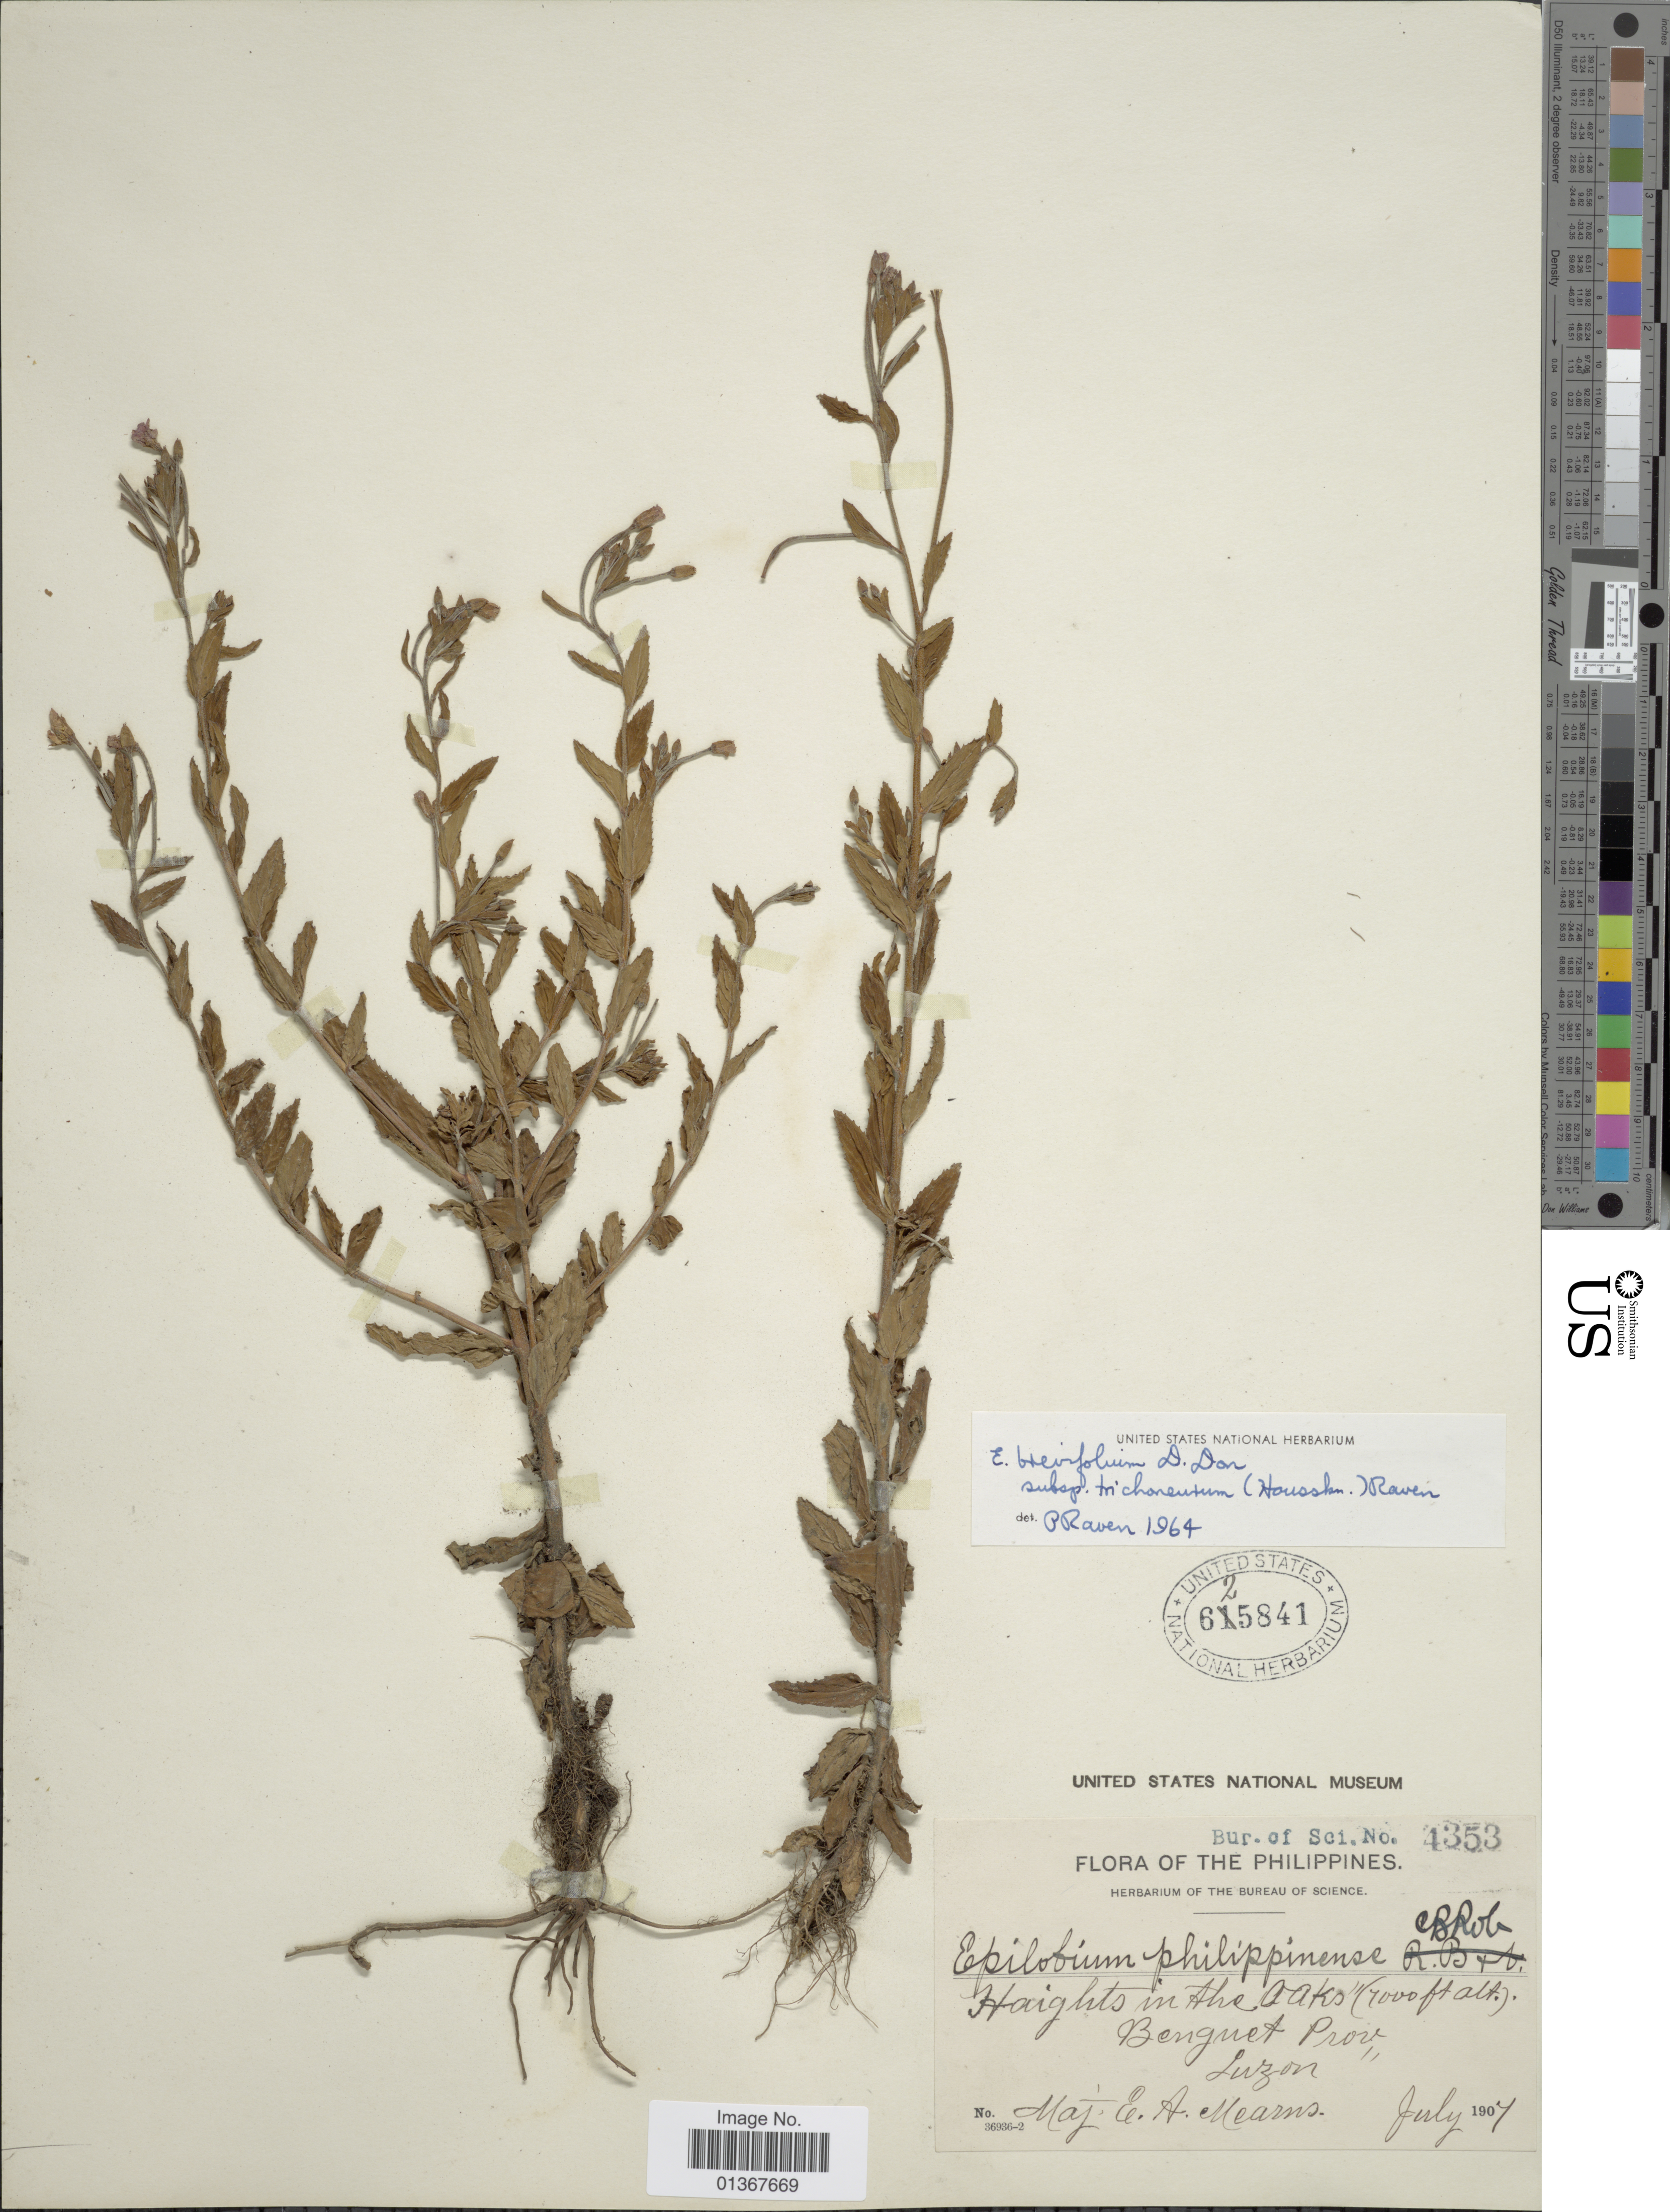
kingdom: Plantae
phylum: Tracheophyta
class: Magnoliopsida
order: Myrtales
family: Onagraceae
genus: Epilobium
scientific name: Epilobium brevifolium subsp. trichoneurum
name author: (Hausskn.) P.H. Raven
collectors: E. A. Mearns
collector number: Bur. of Sci. 4353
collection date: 1907-07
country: Philippines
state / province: Central Luzon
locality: Haights in the Oaks, Benguet Prov.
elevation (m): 2134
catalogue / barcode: US 625841